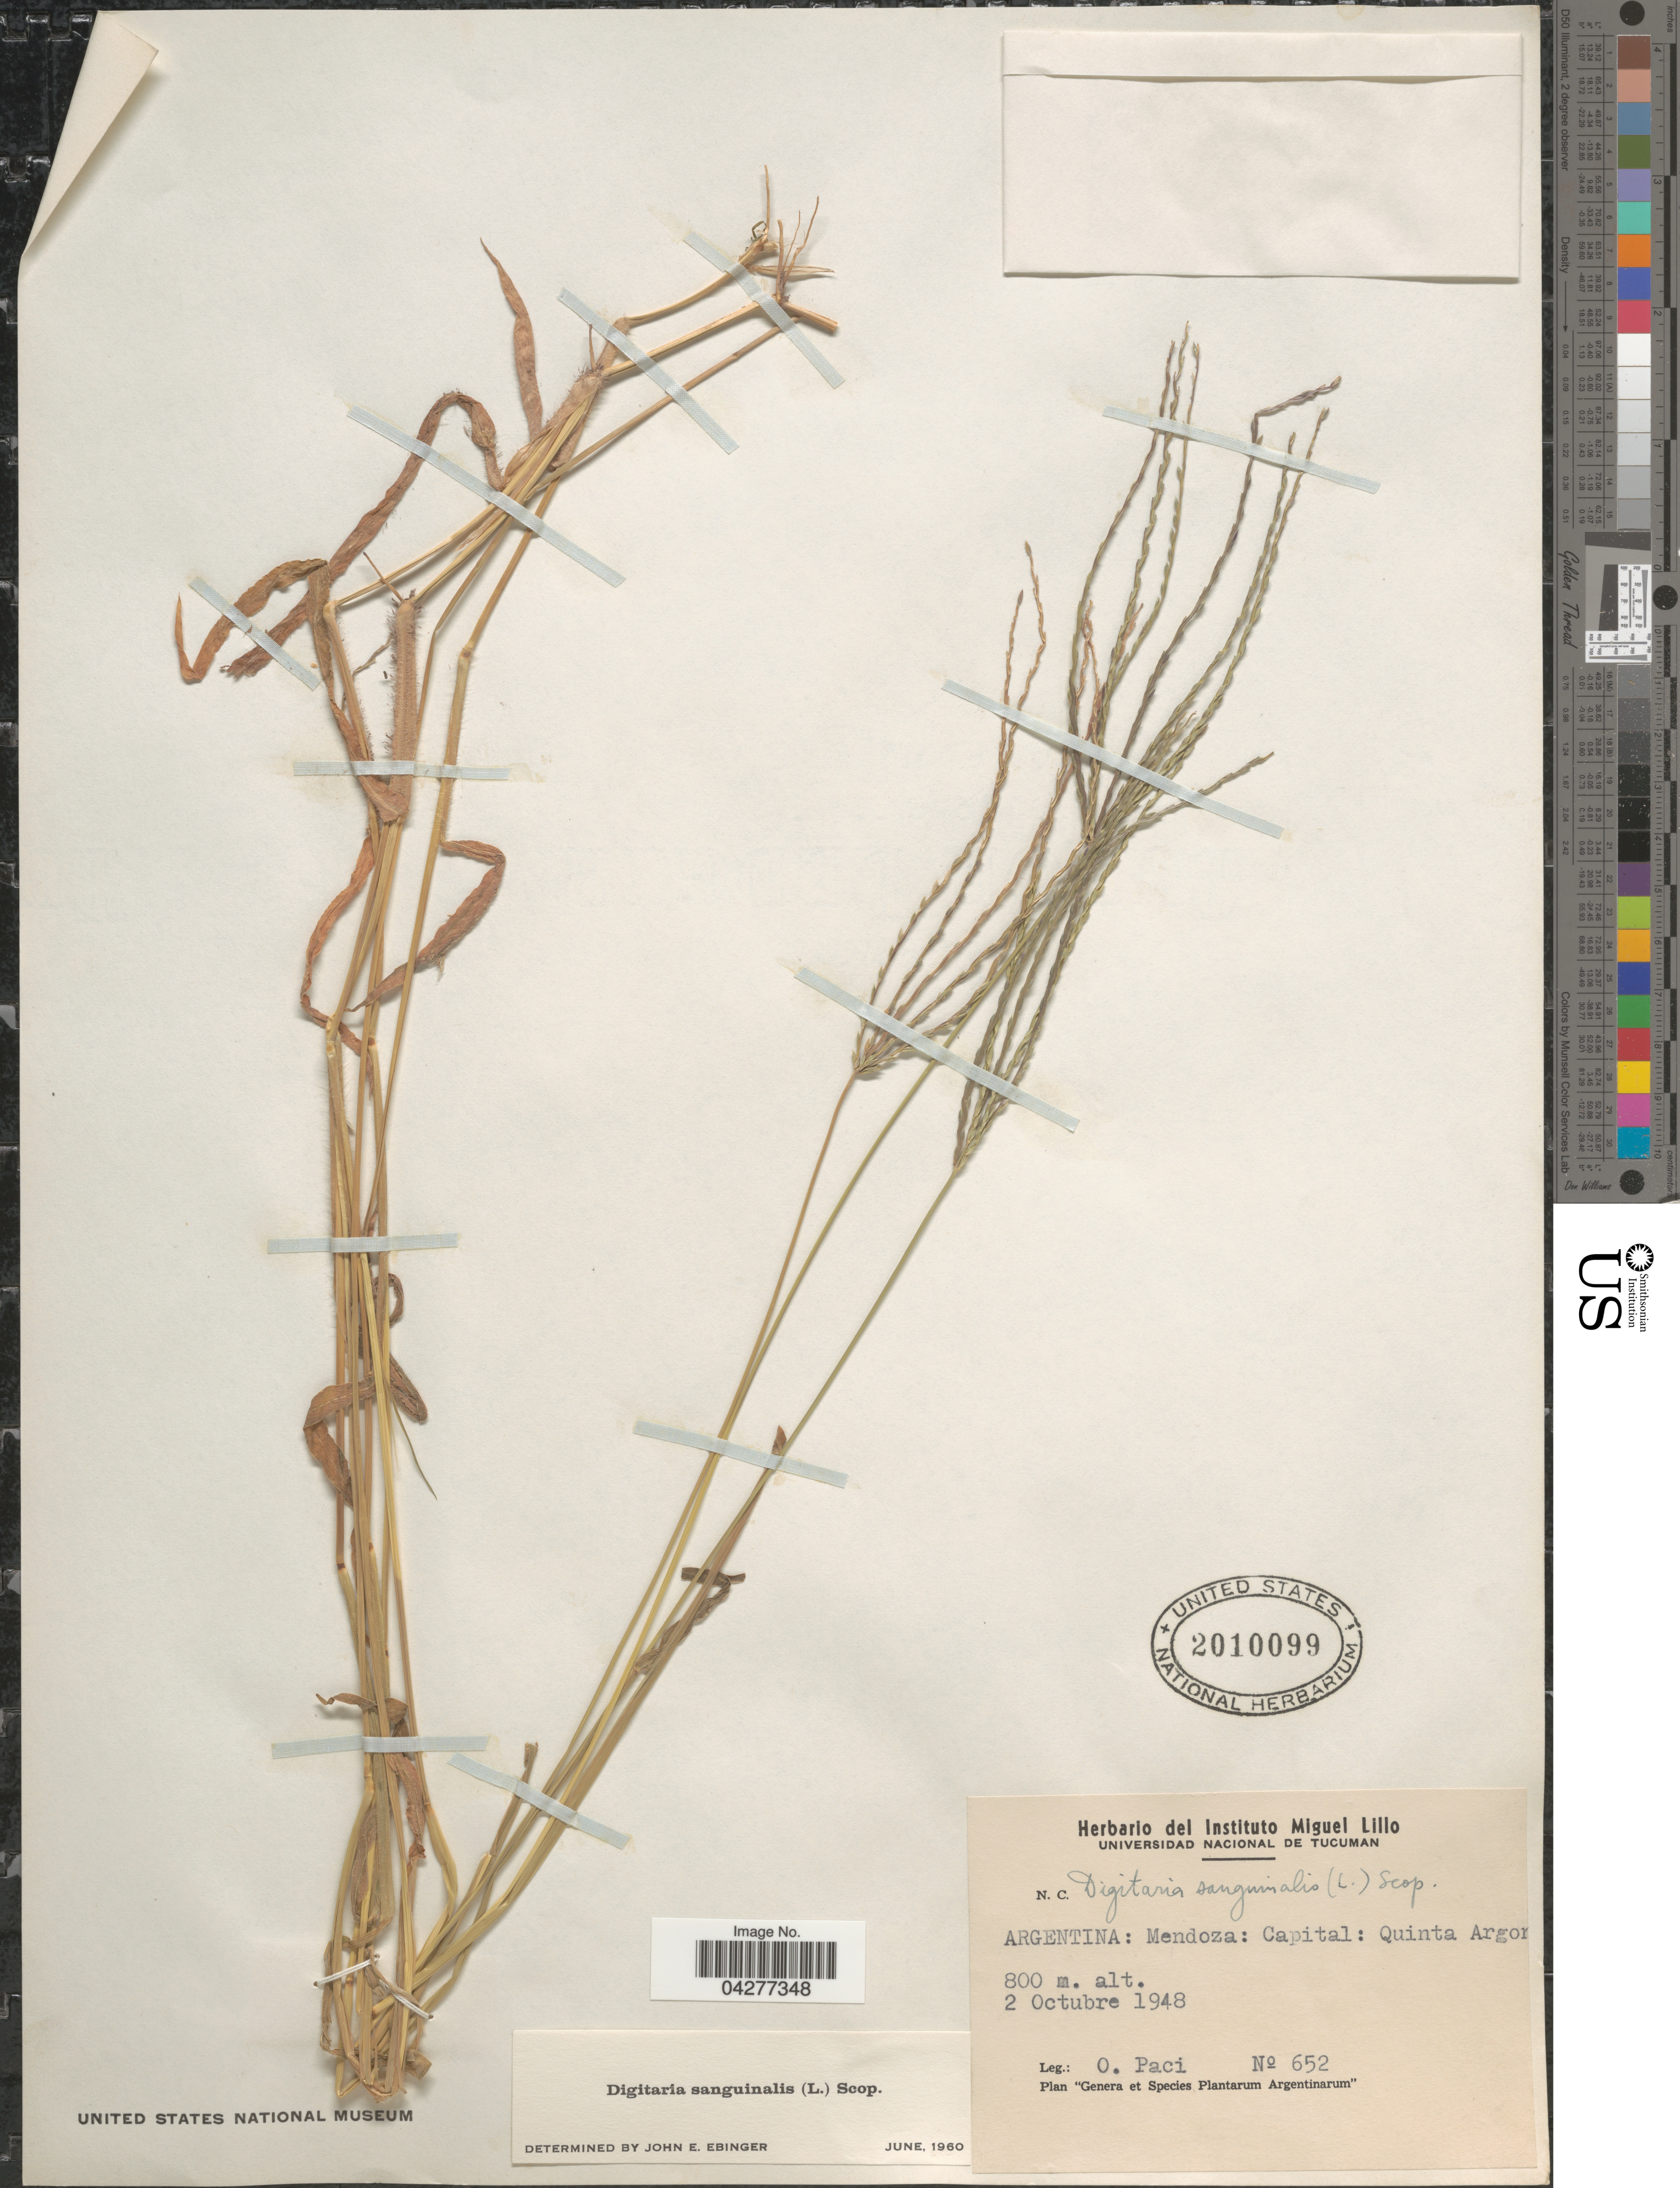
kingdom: Plantae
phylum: Tracheophyta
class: Liliopsida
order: Poales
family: Poaceae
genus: Digitaria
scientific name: Digitaria sanguinalis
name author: (L.) Scop.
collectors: O. Paci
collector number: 652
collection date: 1948-10-02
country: Argentina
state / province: Mendoza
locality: Capital: Quita Agronomica.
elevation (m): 800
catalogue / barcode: US 2010099